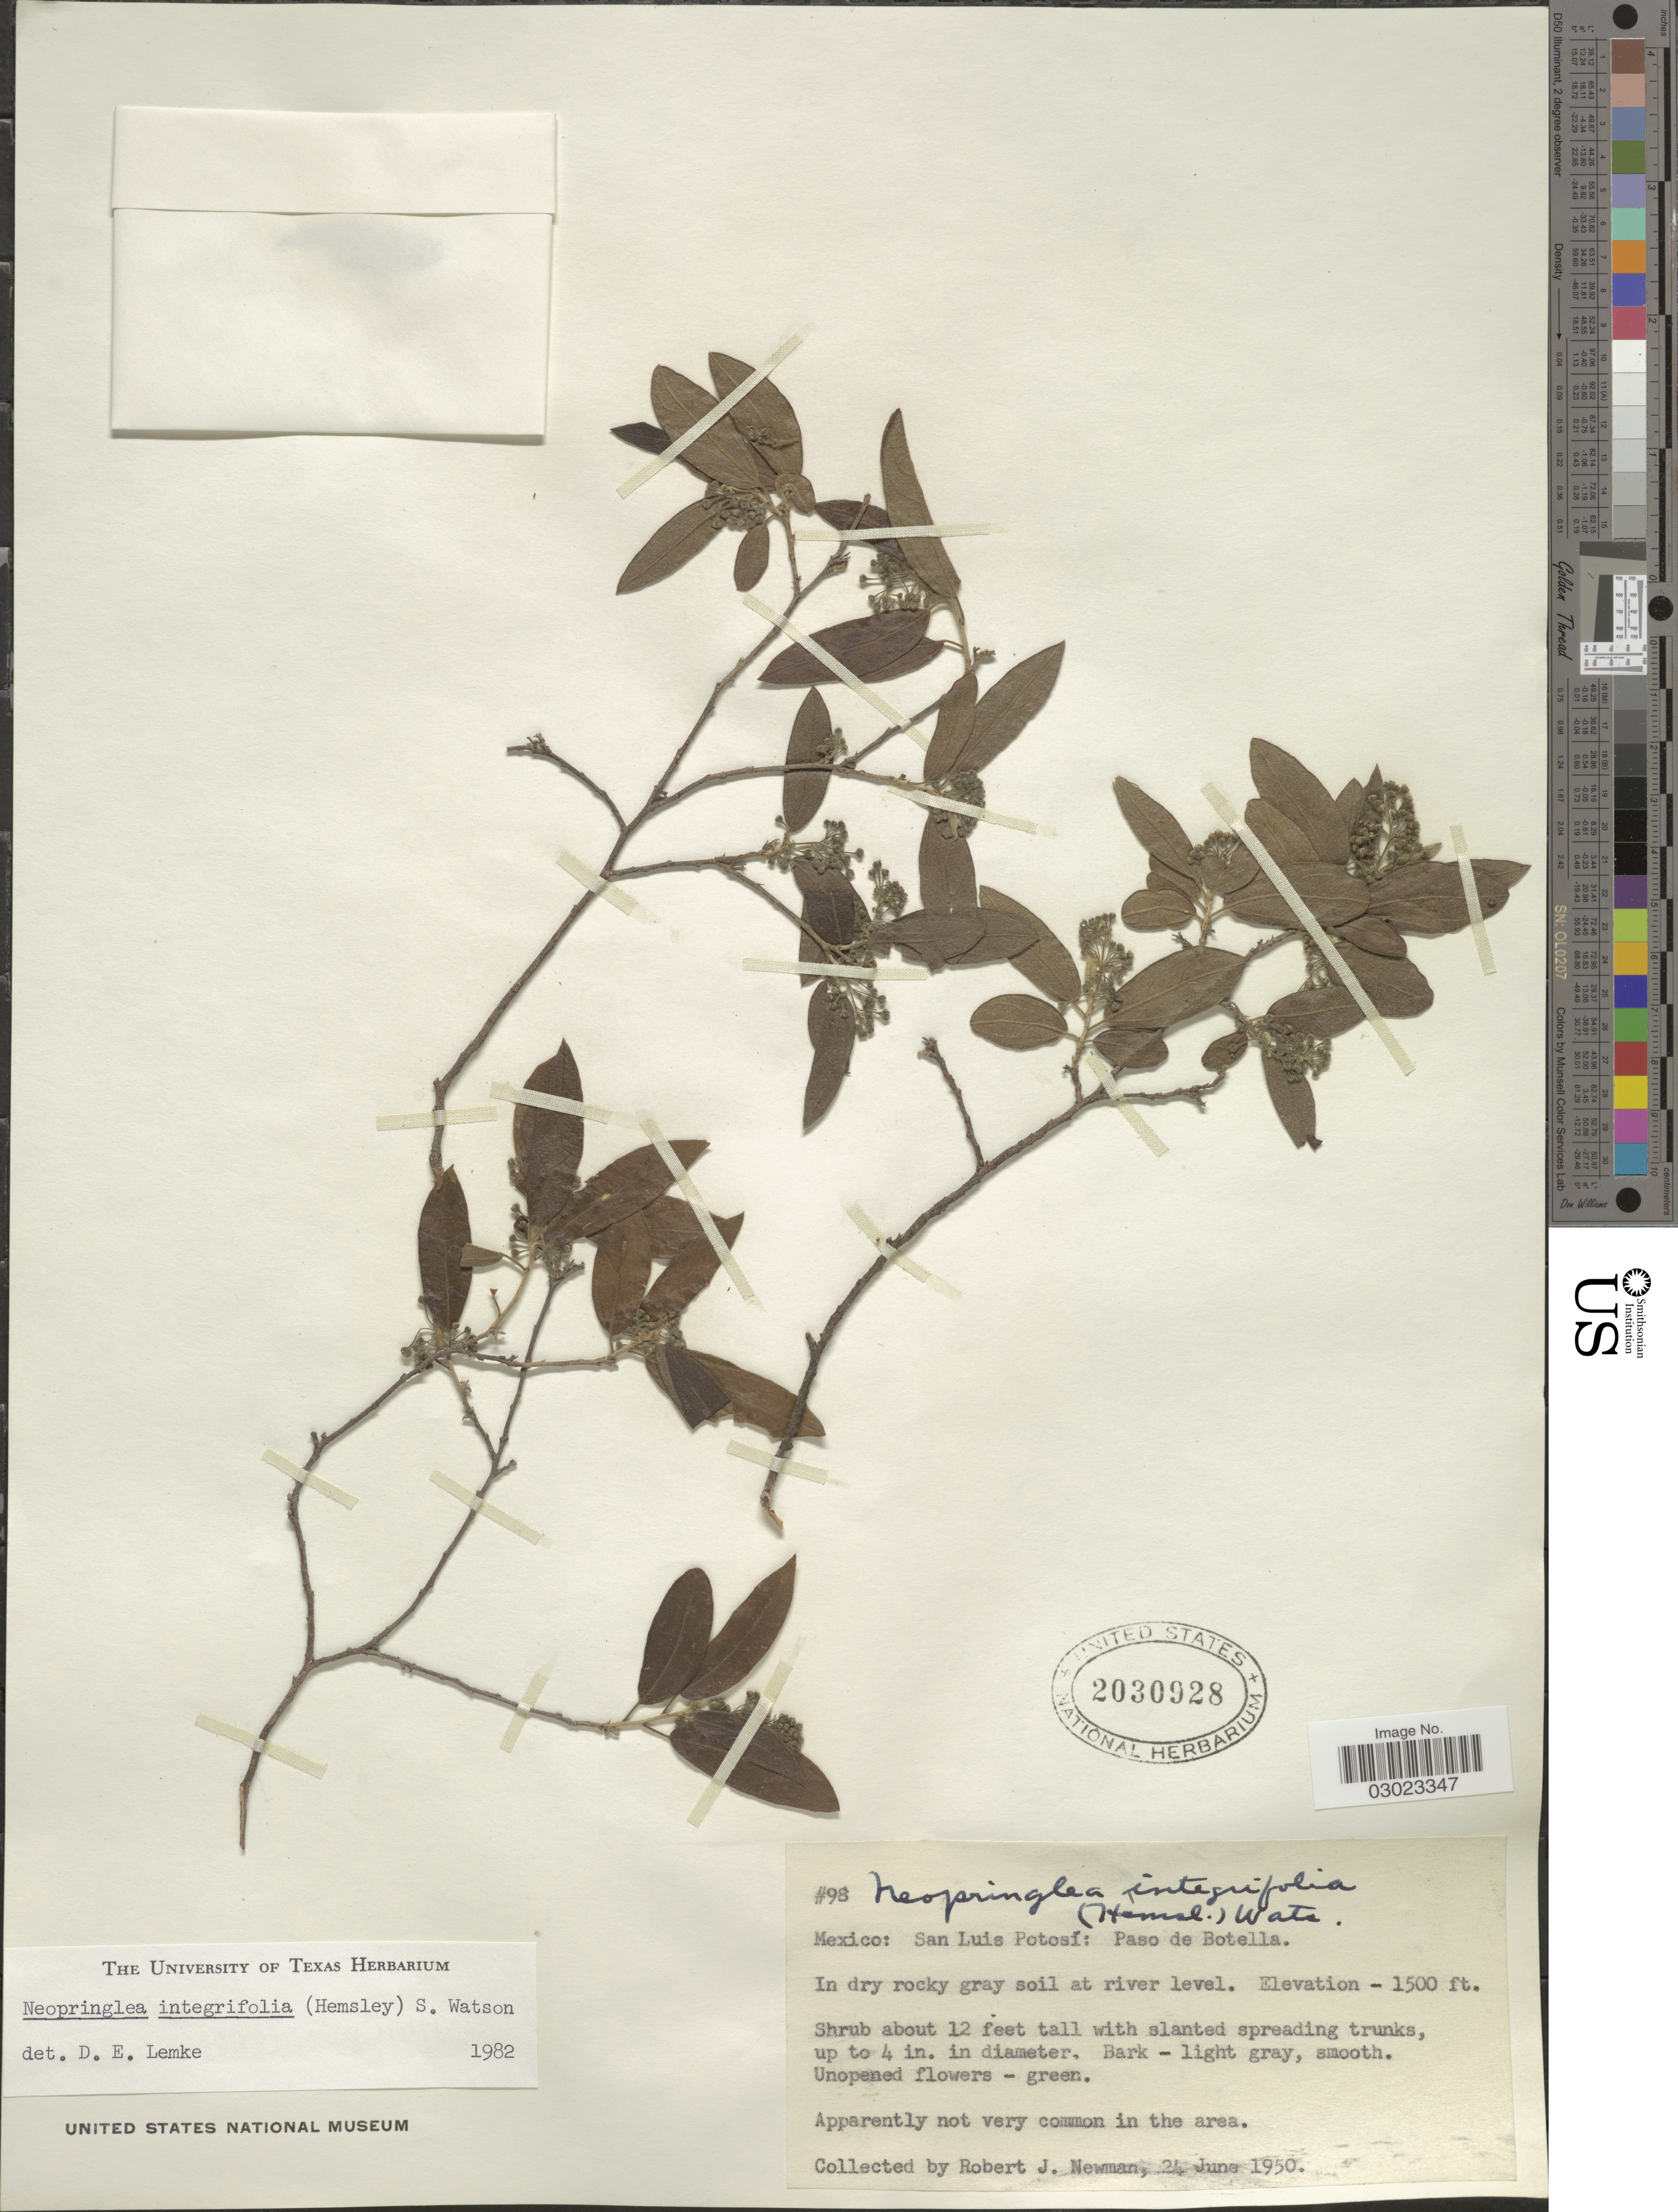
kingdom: Plantae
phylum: Tracheophyta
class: Magnoliopsida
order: Malpighiales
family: Salicaceae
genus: Neopringlea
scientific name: Neopringlea integrifolia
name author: (Hemsl.) S. Watson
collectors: R. J. Newman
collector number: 98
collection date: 1950-06-24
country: Mexico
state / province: San Luis Potosí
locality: Paso de Botella.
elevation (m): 457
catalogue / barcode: US 2030928